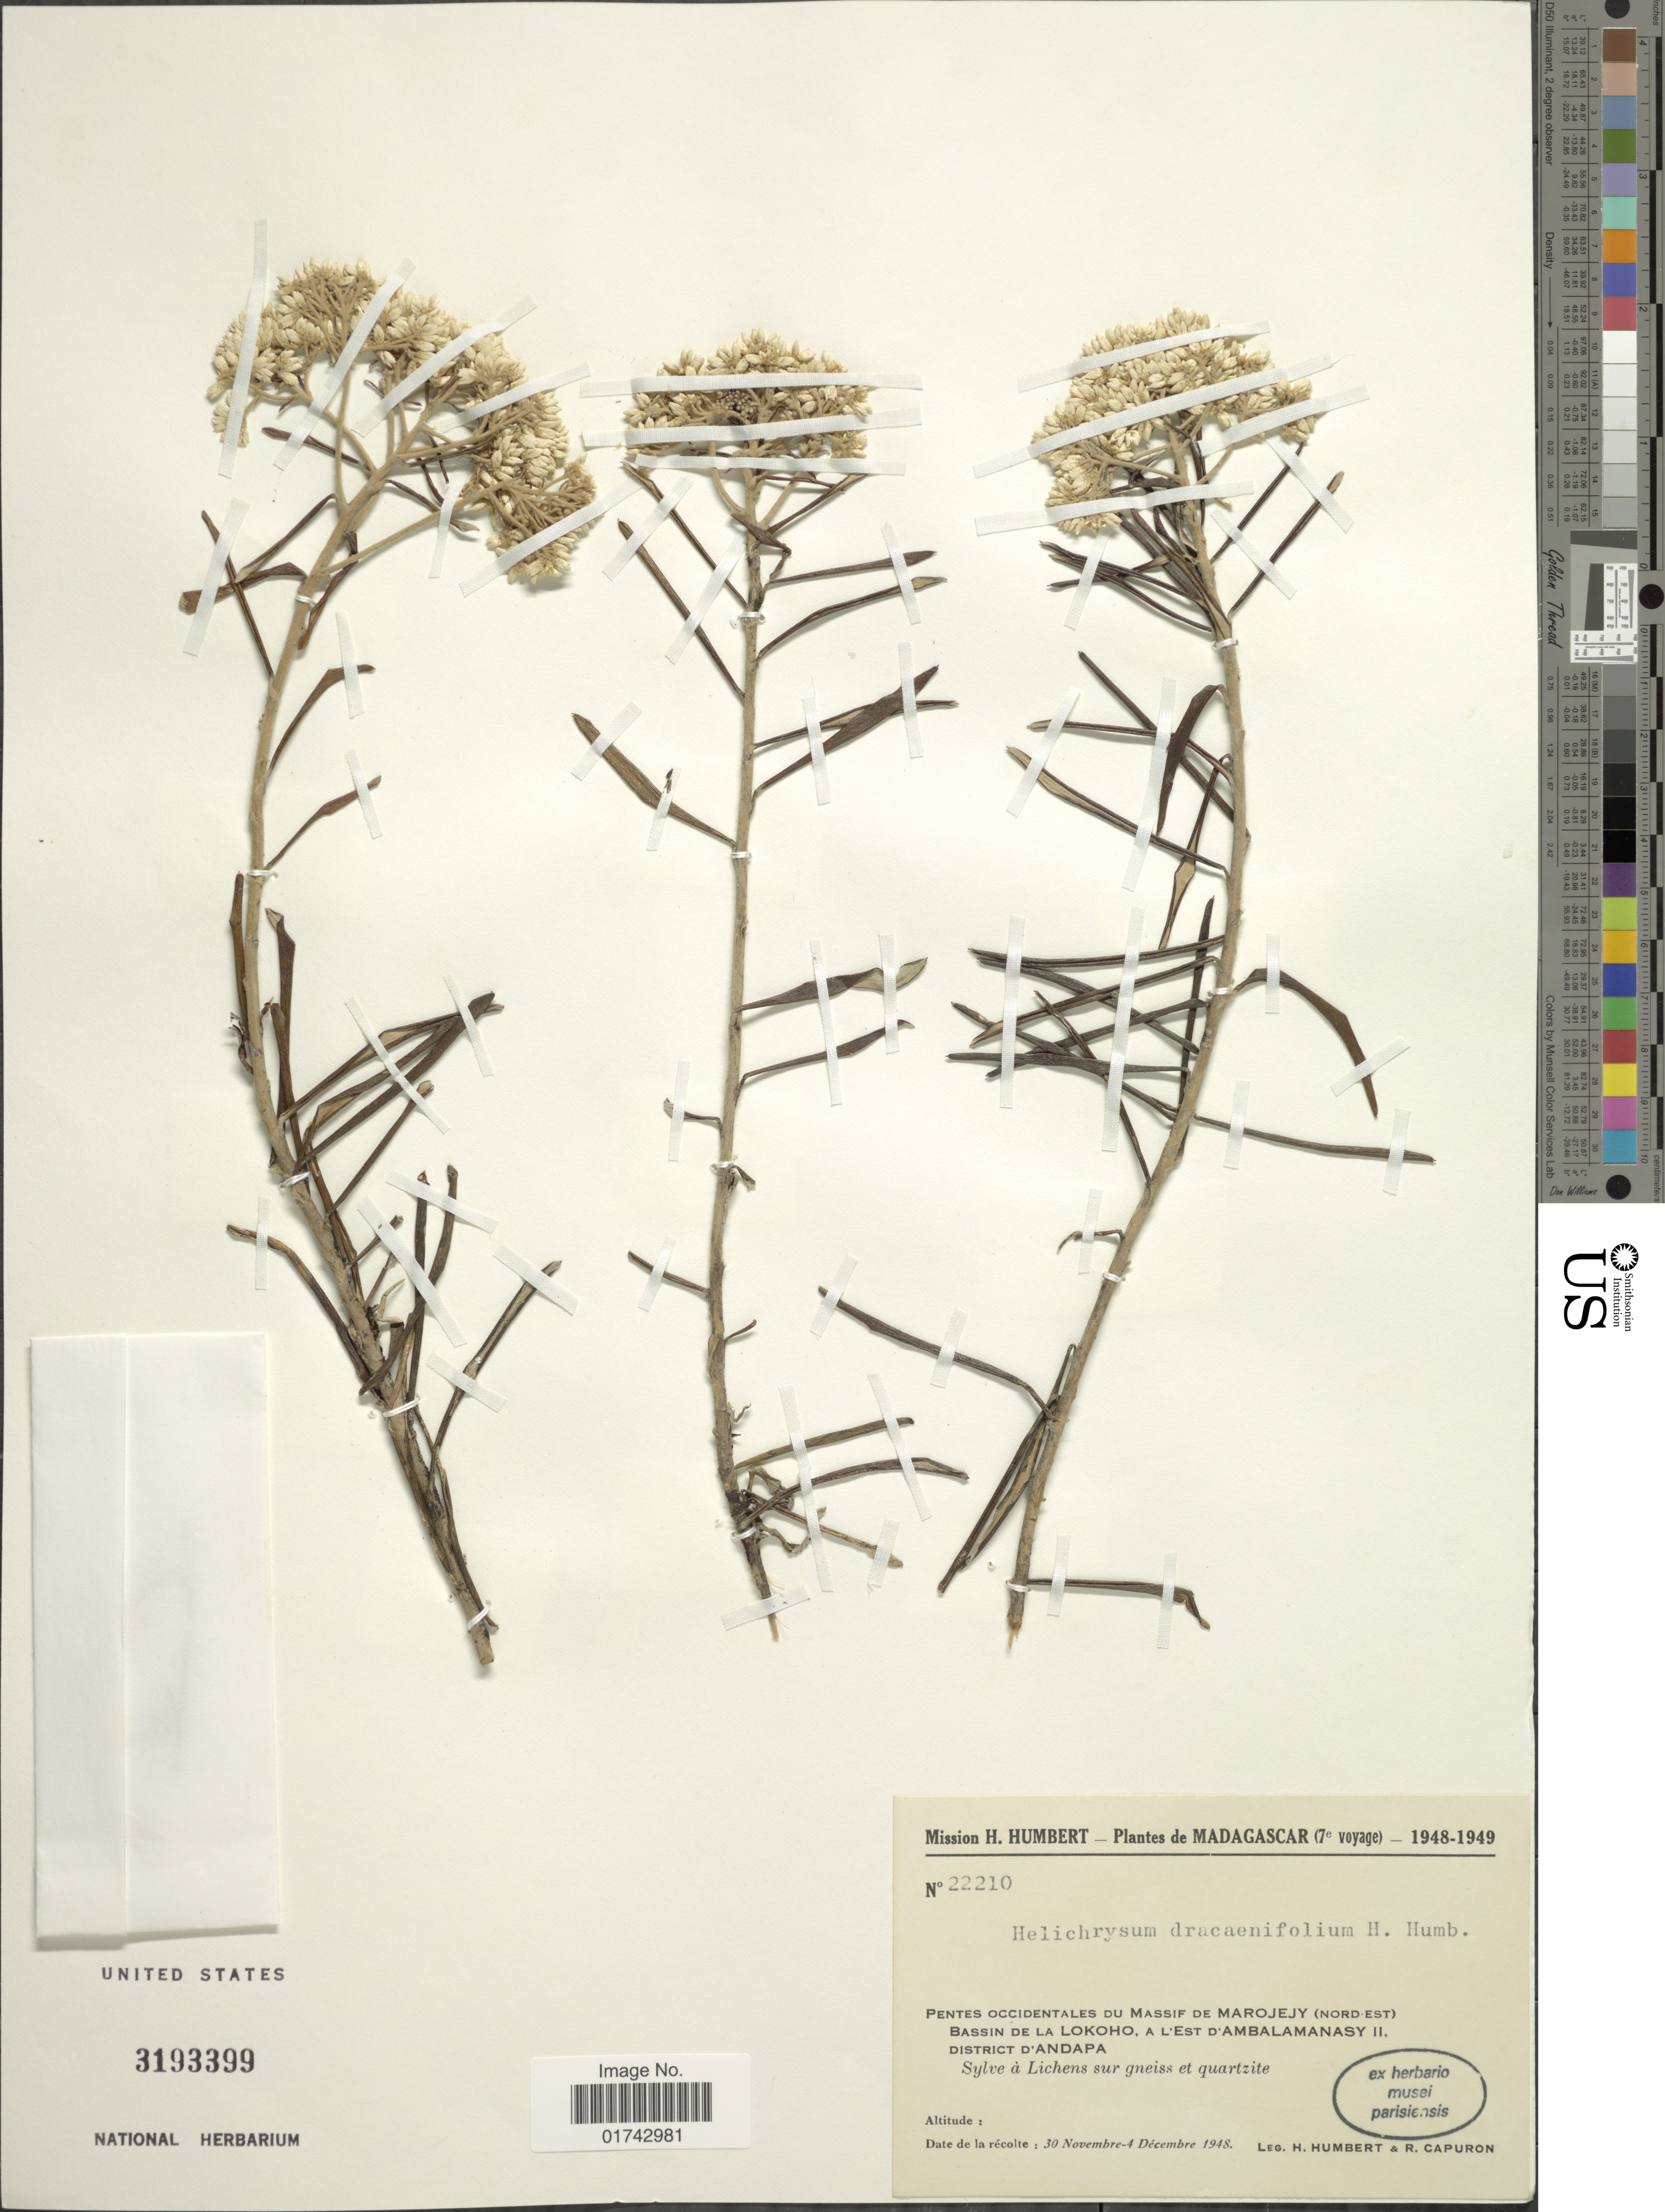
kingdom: Plantae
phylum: Tracheophyta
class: Magnoliopsida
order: Asterales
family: Asteraceae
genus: Helichrysum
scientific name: Helichrysum dracaenifolium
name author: Humbert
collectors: H. Humbert & R. Capuron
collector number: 22210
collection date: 1948-11-30/1948-12-04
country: Madagascar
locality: Pnetes occidentalis du Massif de Marojejy (nord-est) Bassin de la Lokoho, A L'Est D' Ambalamanasy II, District D'Andapa, Sylve a Lichens sur gneiss et quartzite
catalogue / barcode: US 3193399